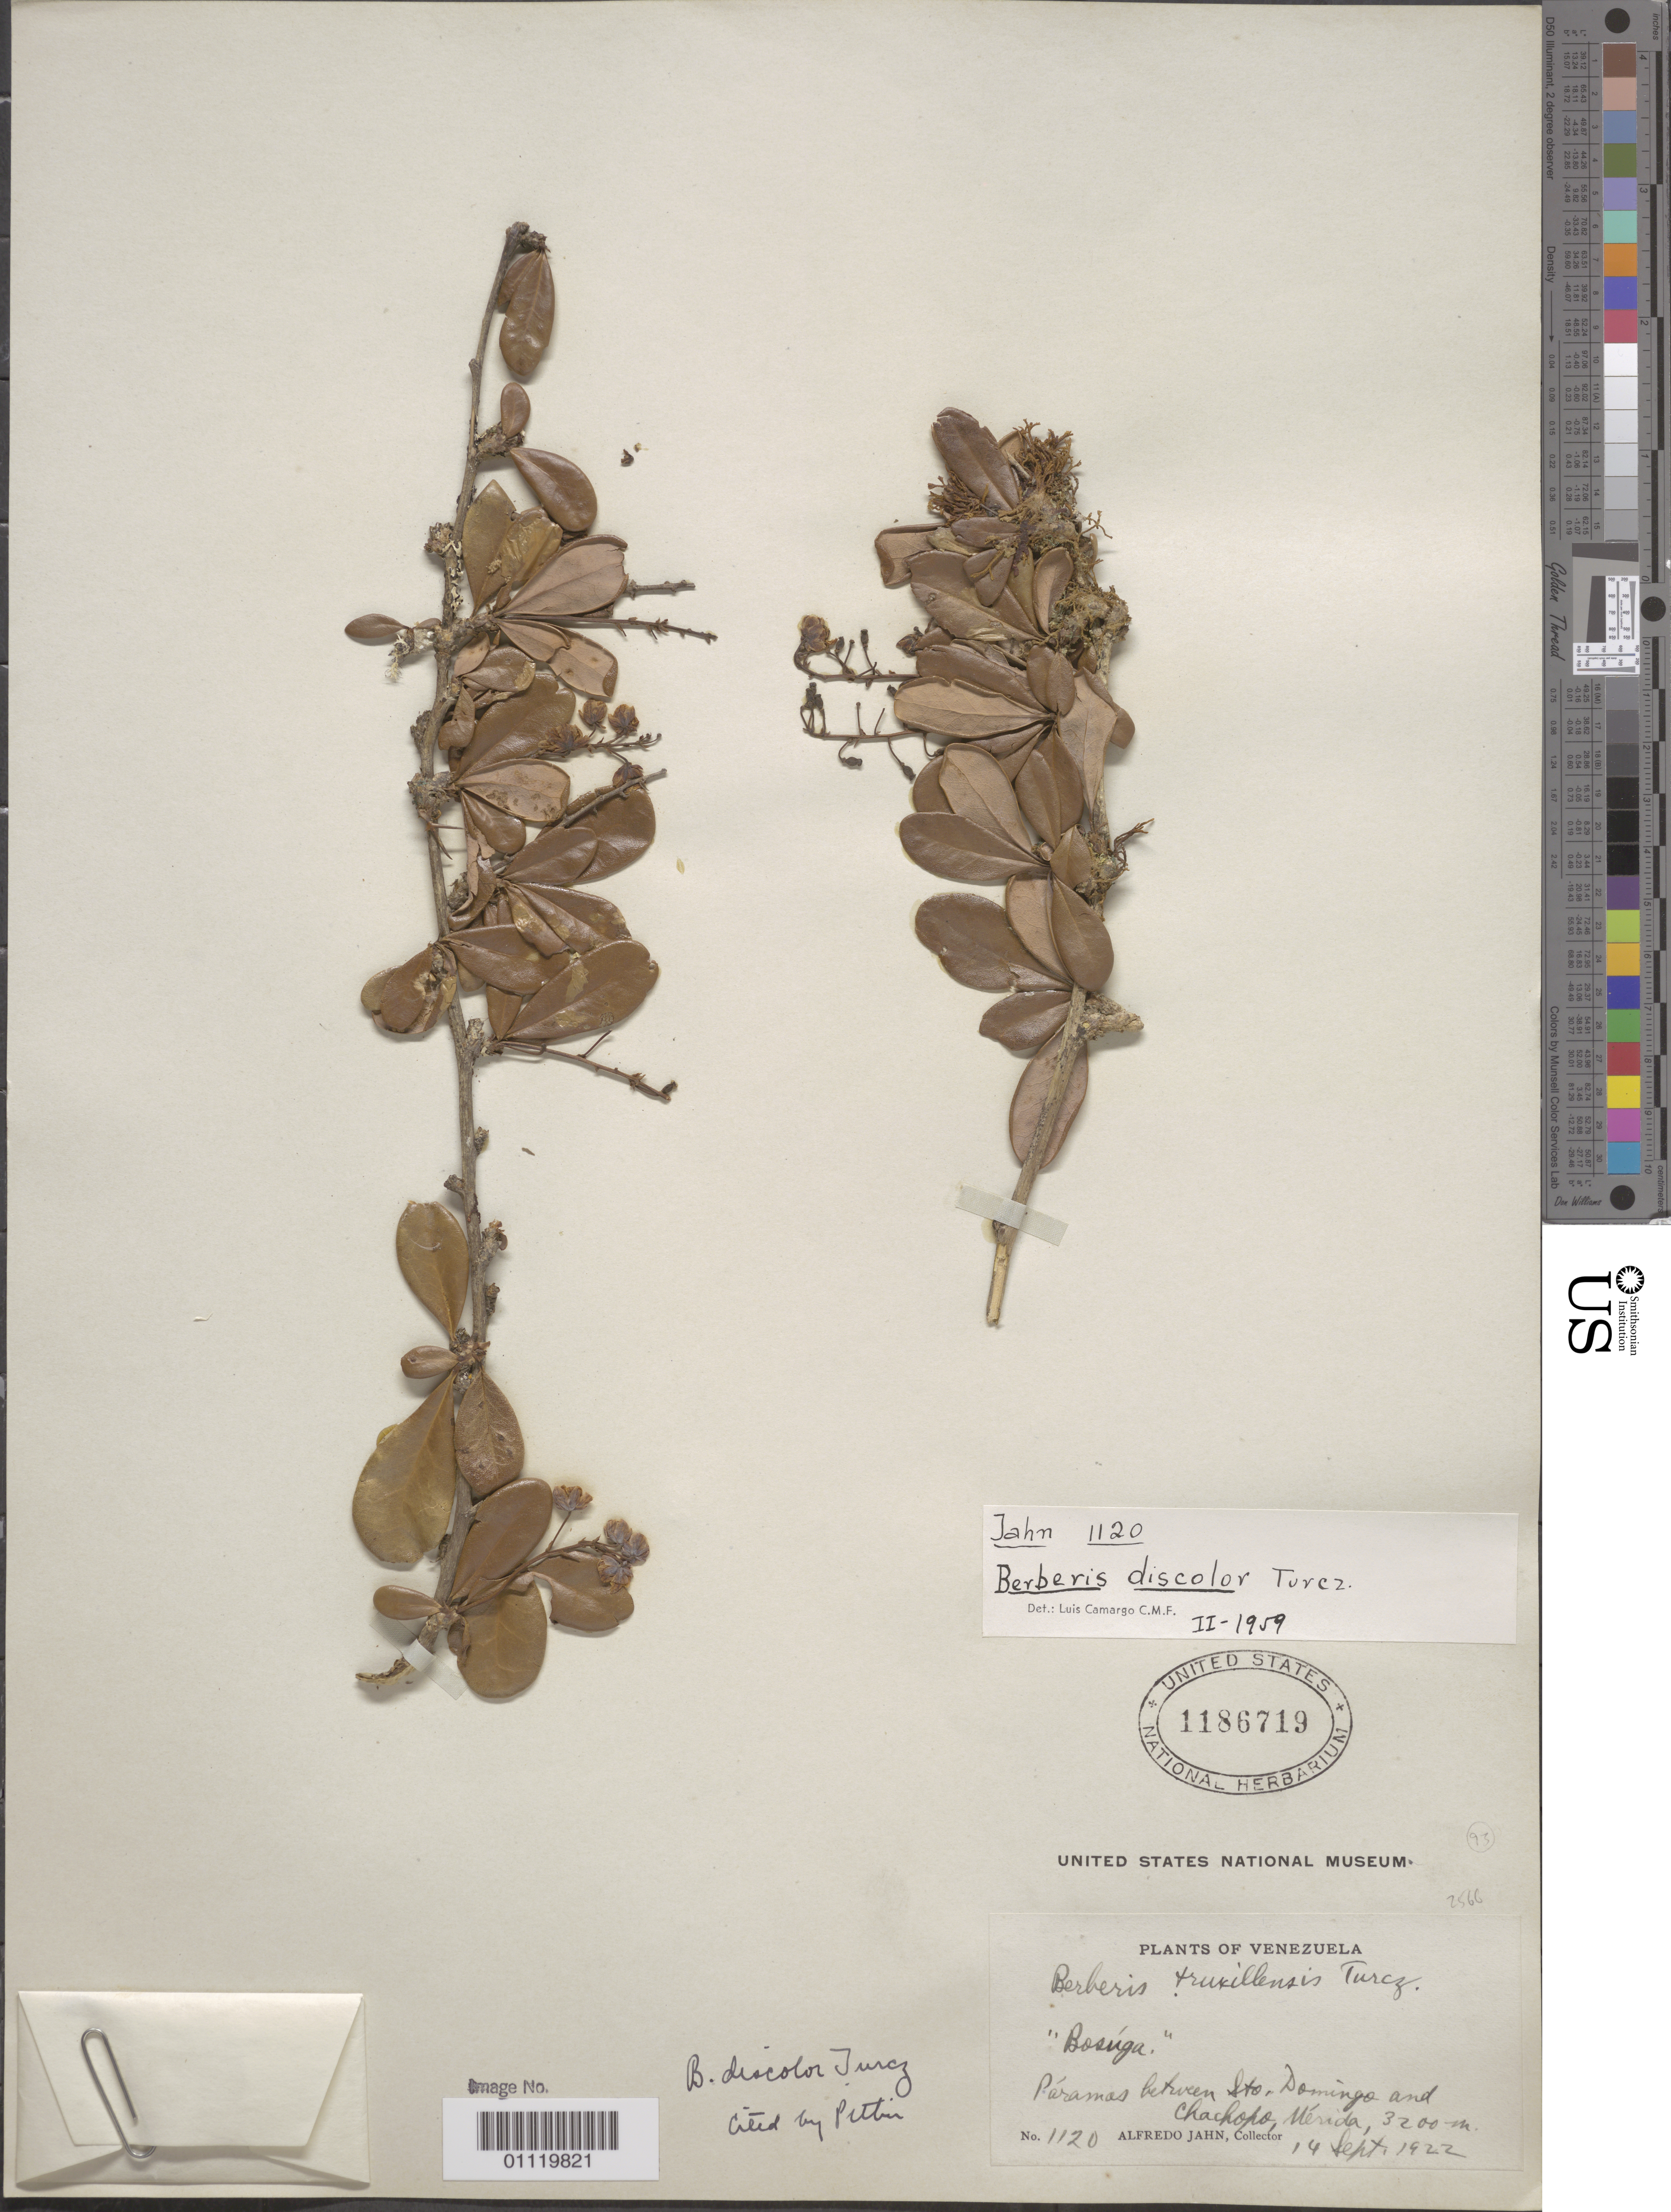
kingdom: Plantae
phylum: Tracheophyta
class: Magnoliopsida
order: Ranunculales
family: Berberidaceae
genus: Berberis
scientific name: Berberis discolor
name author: Willd. ex Steud.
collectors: A. Jahn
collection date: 1922-09-14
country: Venezuela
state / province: Mérida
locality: Paramos between Santo Domingo and Chachopo.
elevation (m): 3200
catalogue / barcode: US 1186719